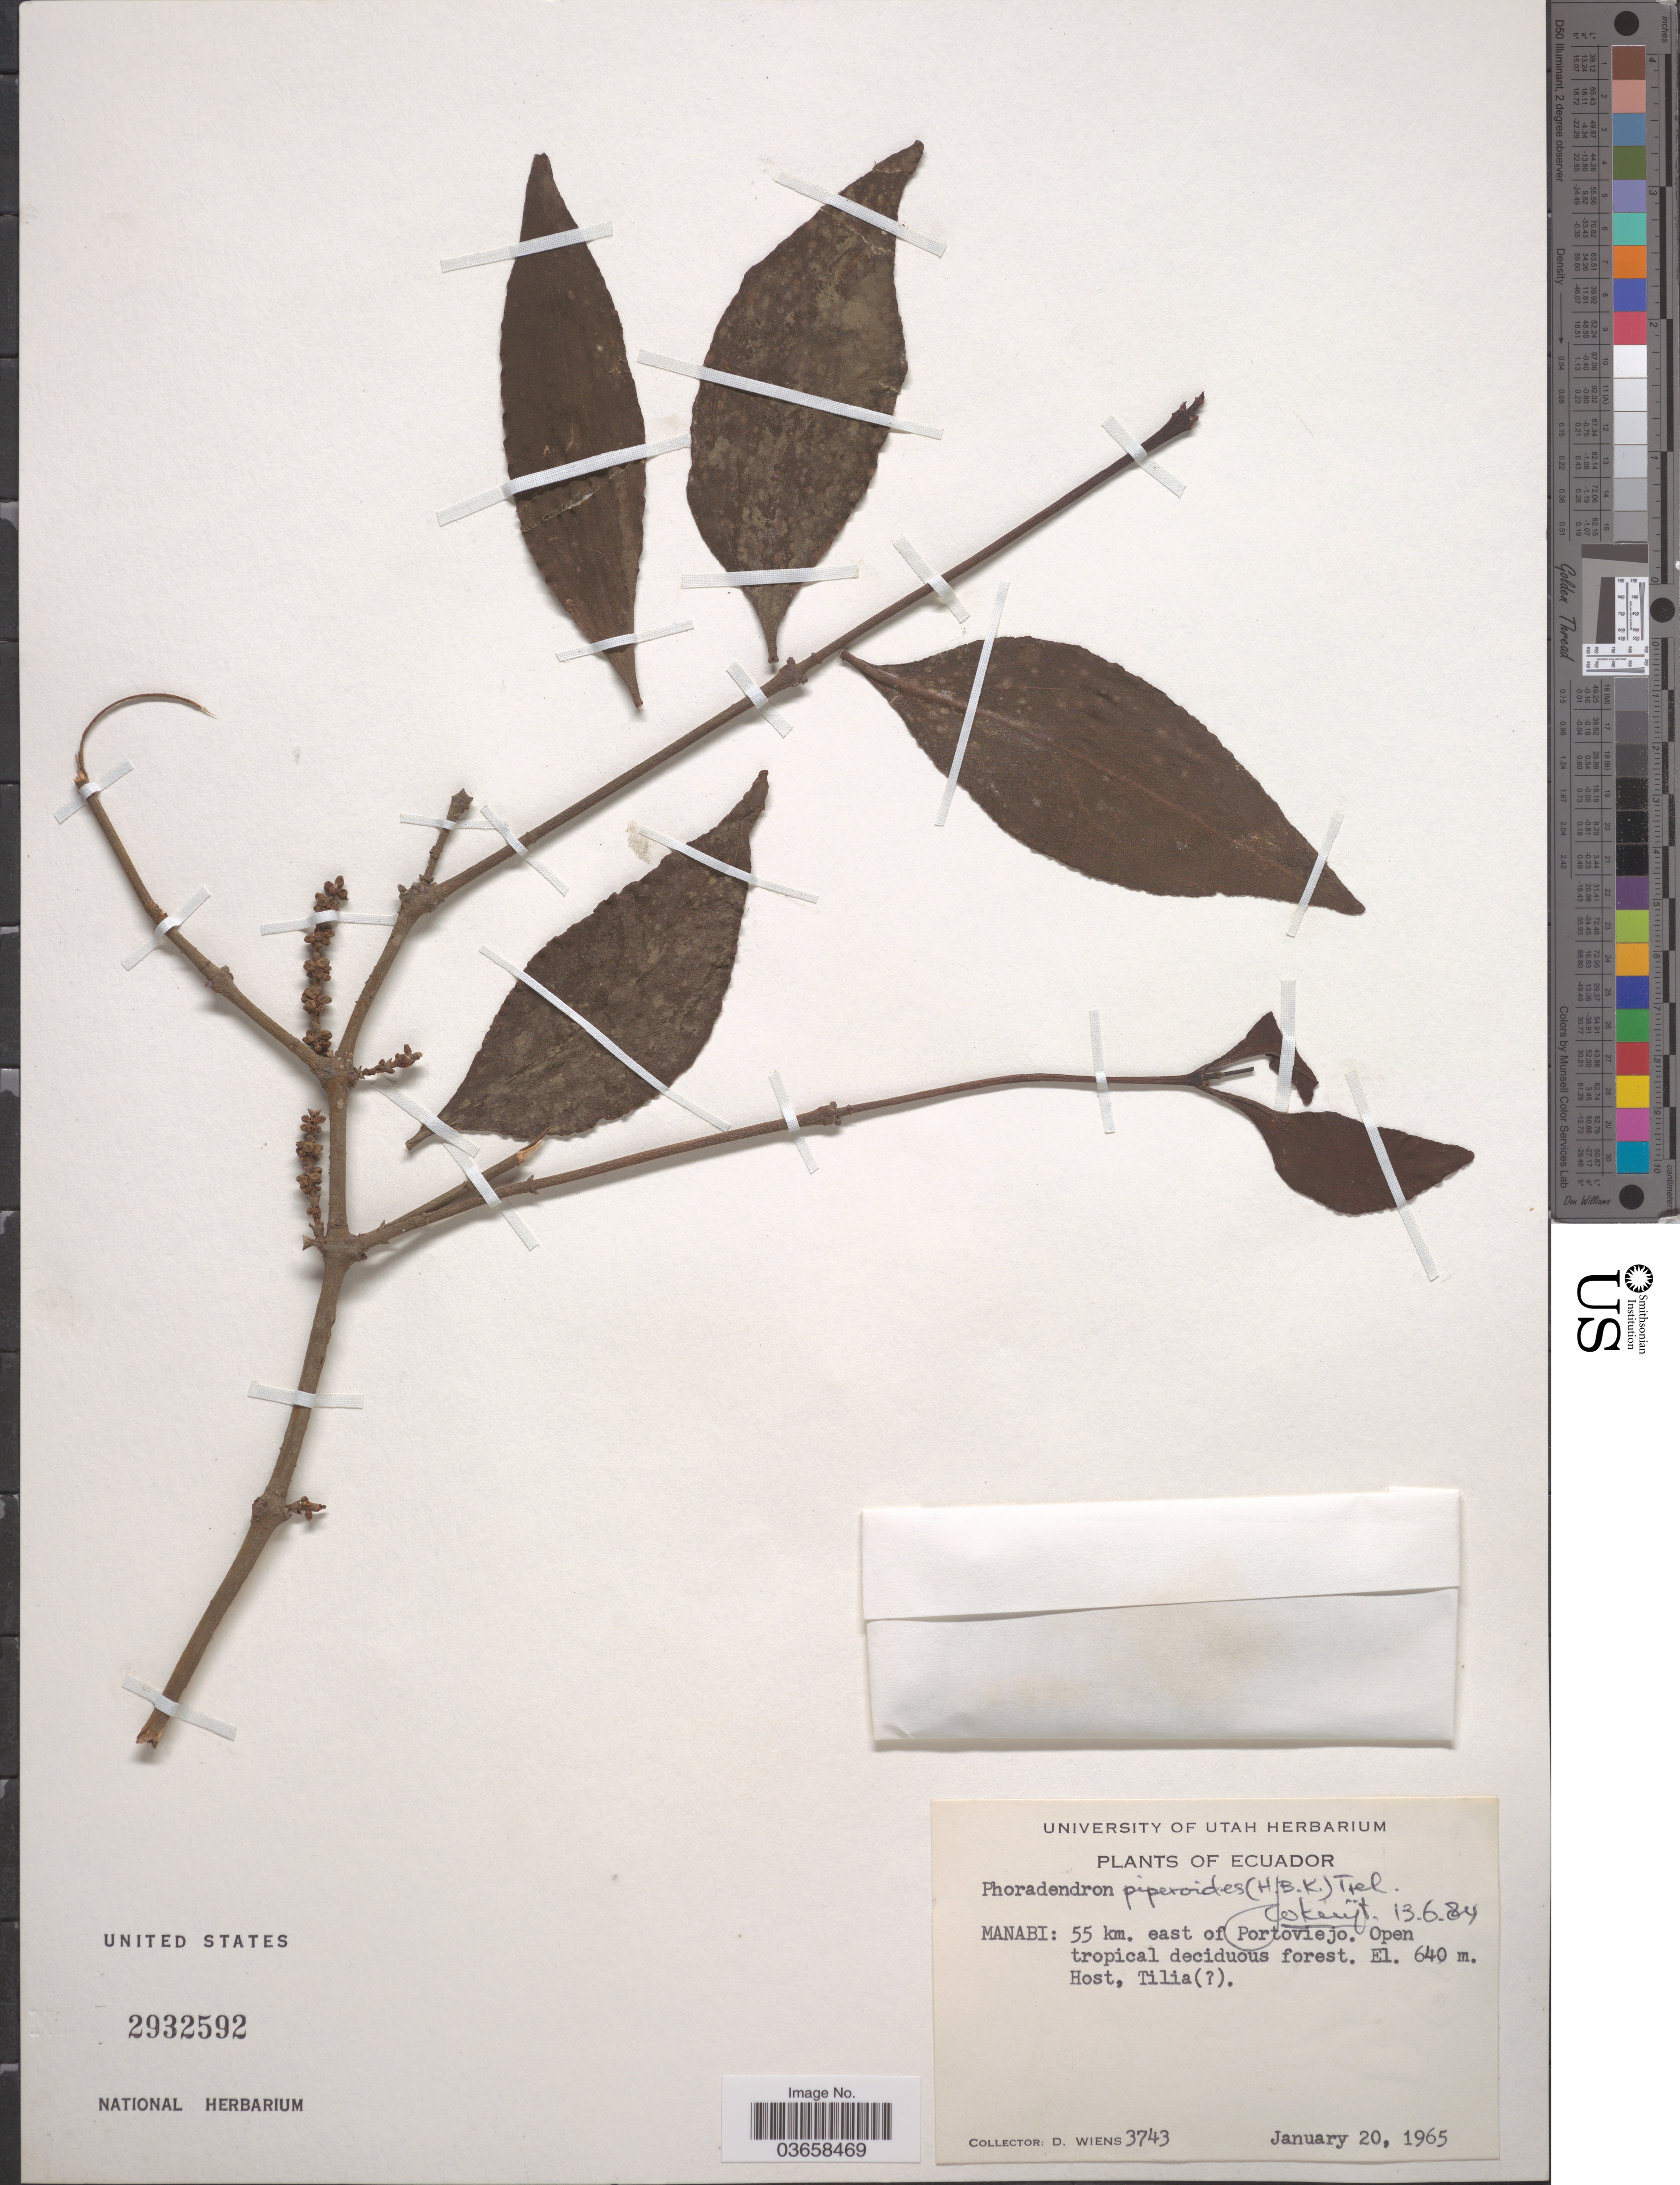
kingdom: Plantae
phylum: Tracheophyta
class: Magnoliopsida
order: Santalales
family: Viscaceae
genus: Phoradendron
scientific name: Phoradendron piperoides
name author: (Kunth) Trel.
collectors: D. Wiens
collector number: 3743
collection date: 1965-01-20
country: Ecuador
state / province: Manabí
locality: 55 km. east of Portoviejo.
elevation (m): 640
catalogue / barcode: US 2932592